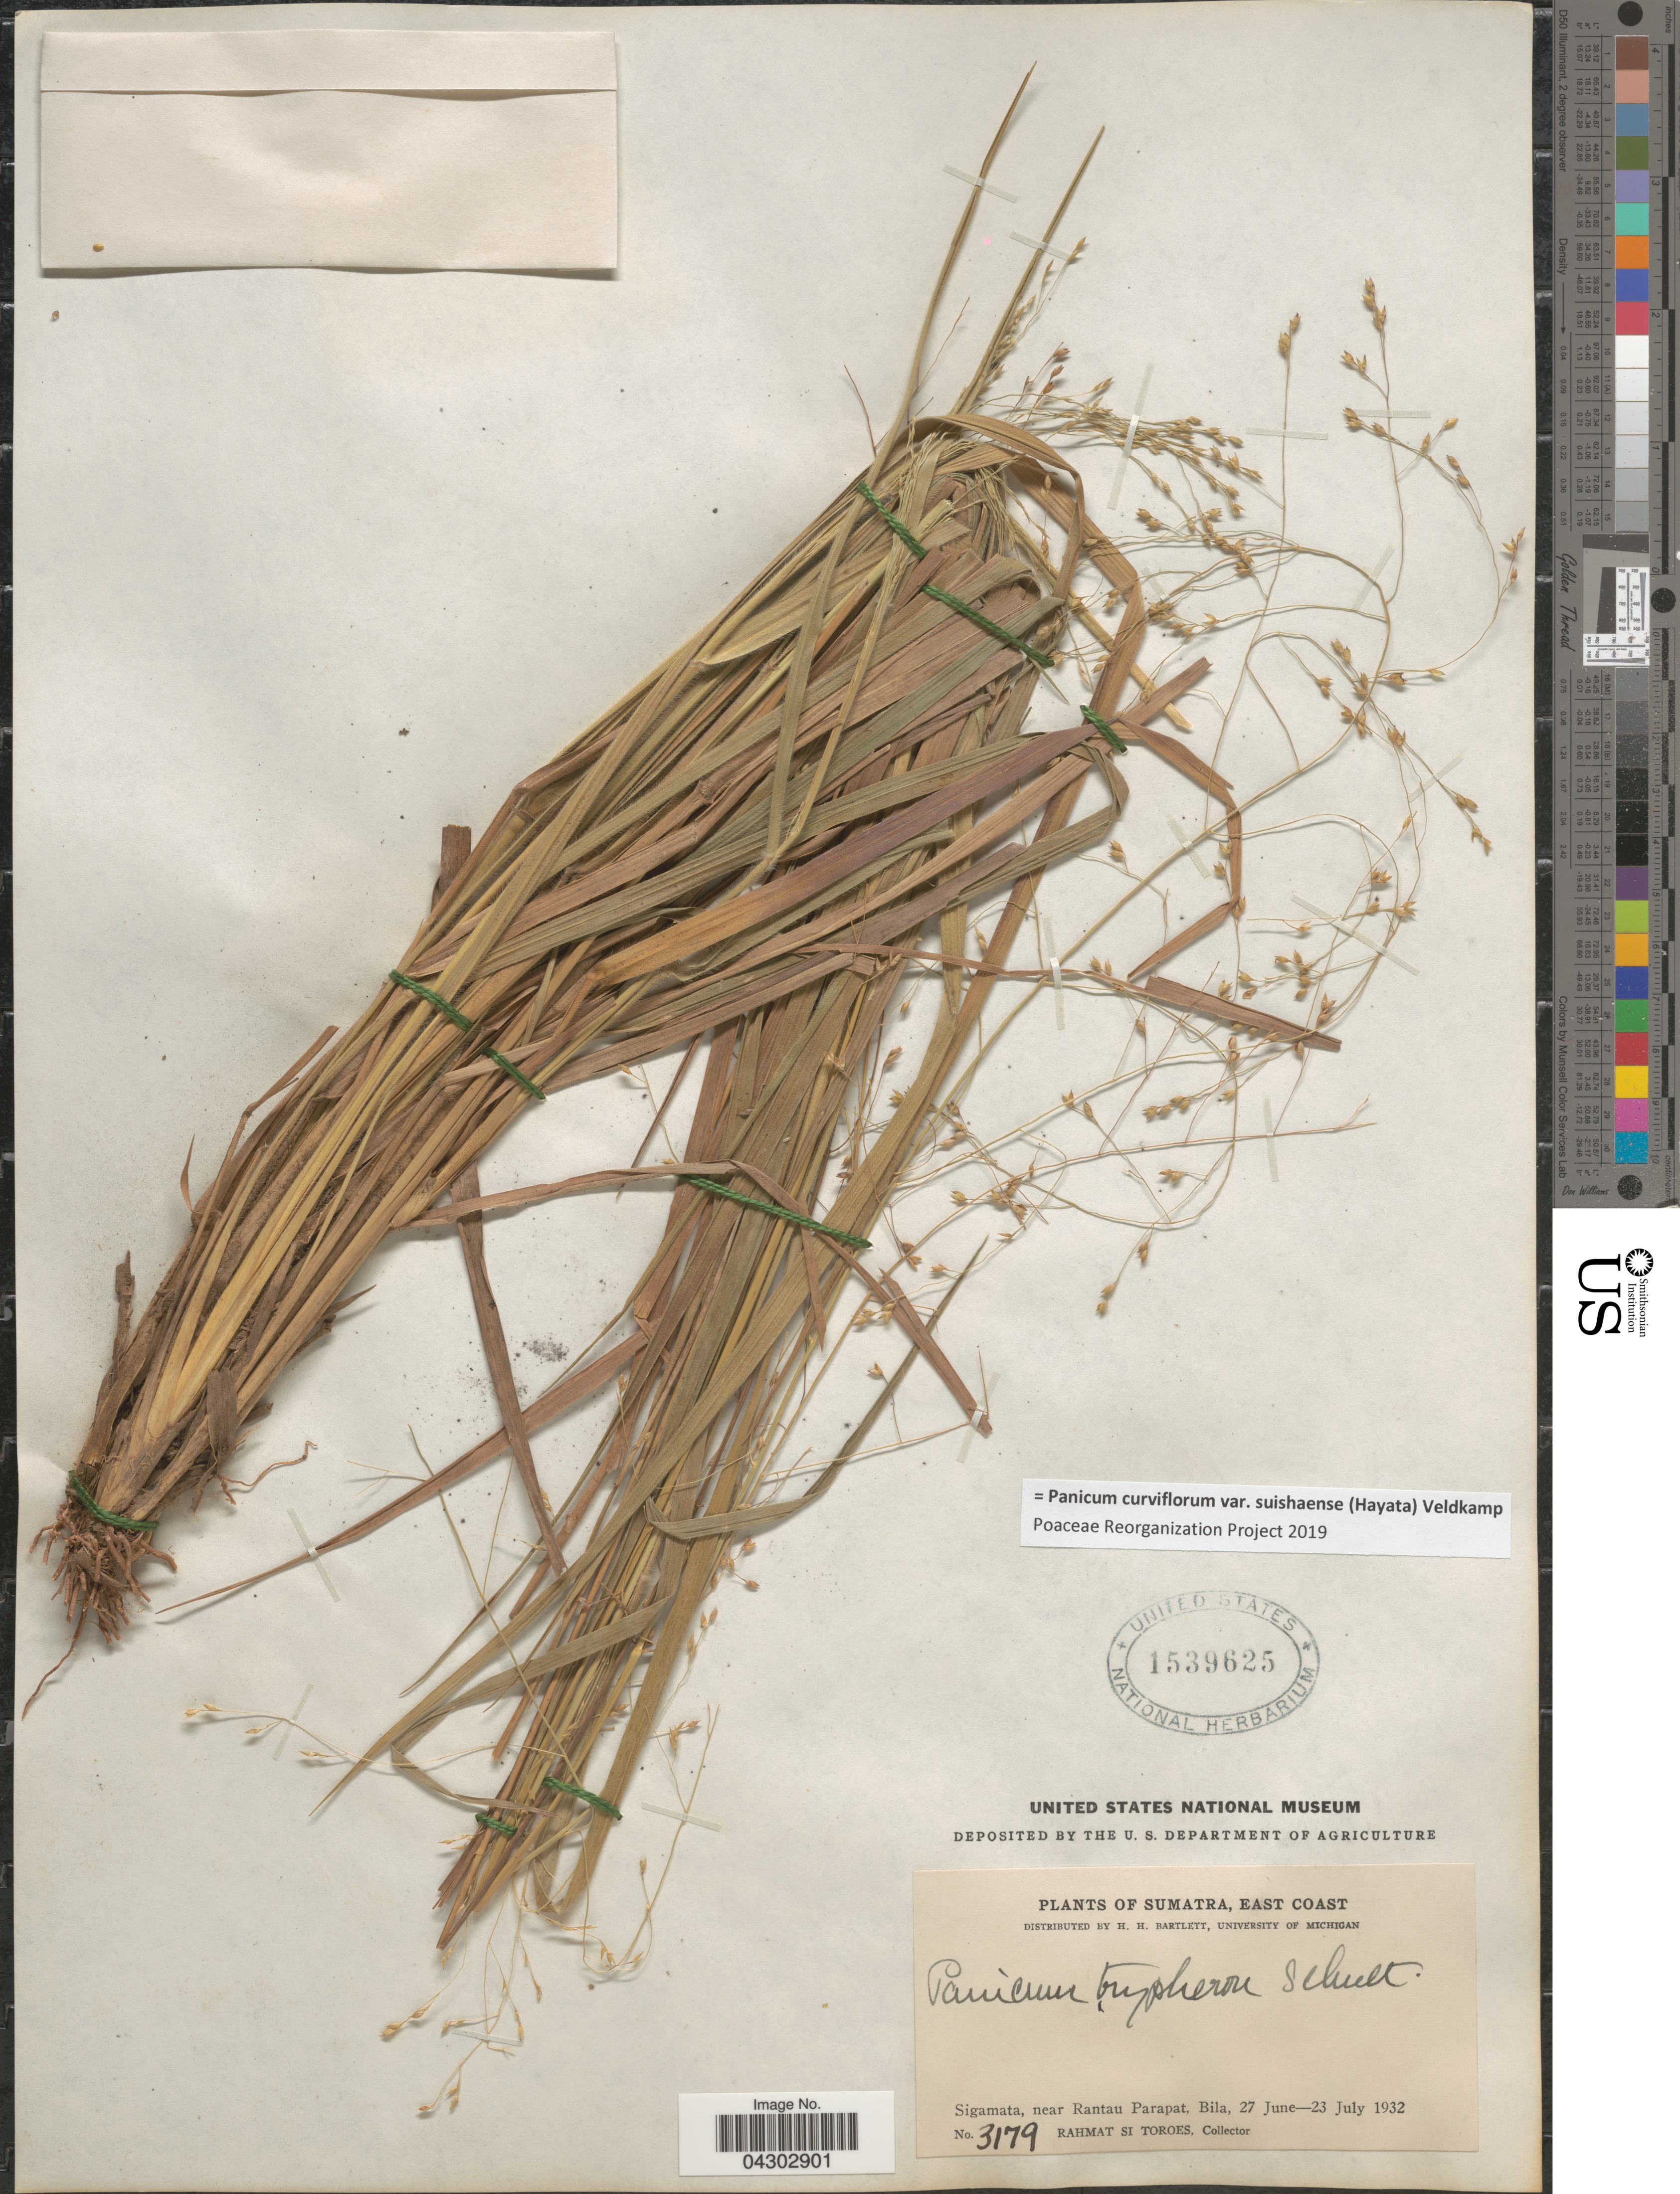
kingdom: Plantae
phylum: Tracheophyta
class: Liliopsida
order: Poales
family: Poaceae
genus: Panicum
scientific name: Panicum curviflorum var. suishaense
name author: (Hayata) Veldkamp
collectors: Rahmat Si Boeea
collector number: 3179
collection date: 1932-06-27/1932-07-23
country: Indonesia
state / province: Sumatra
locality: East Coast. Sigamata, near Rantau Parapat, Bila.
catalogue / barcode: US 1539625